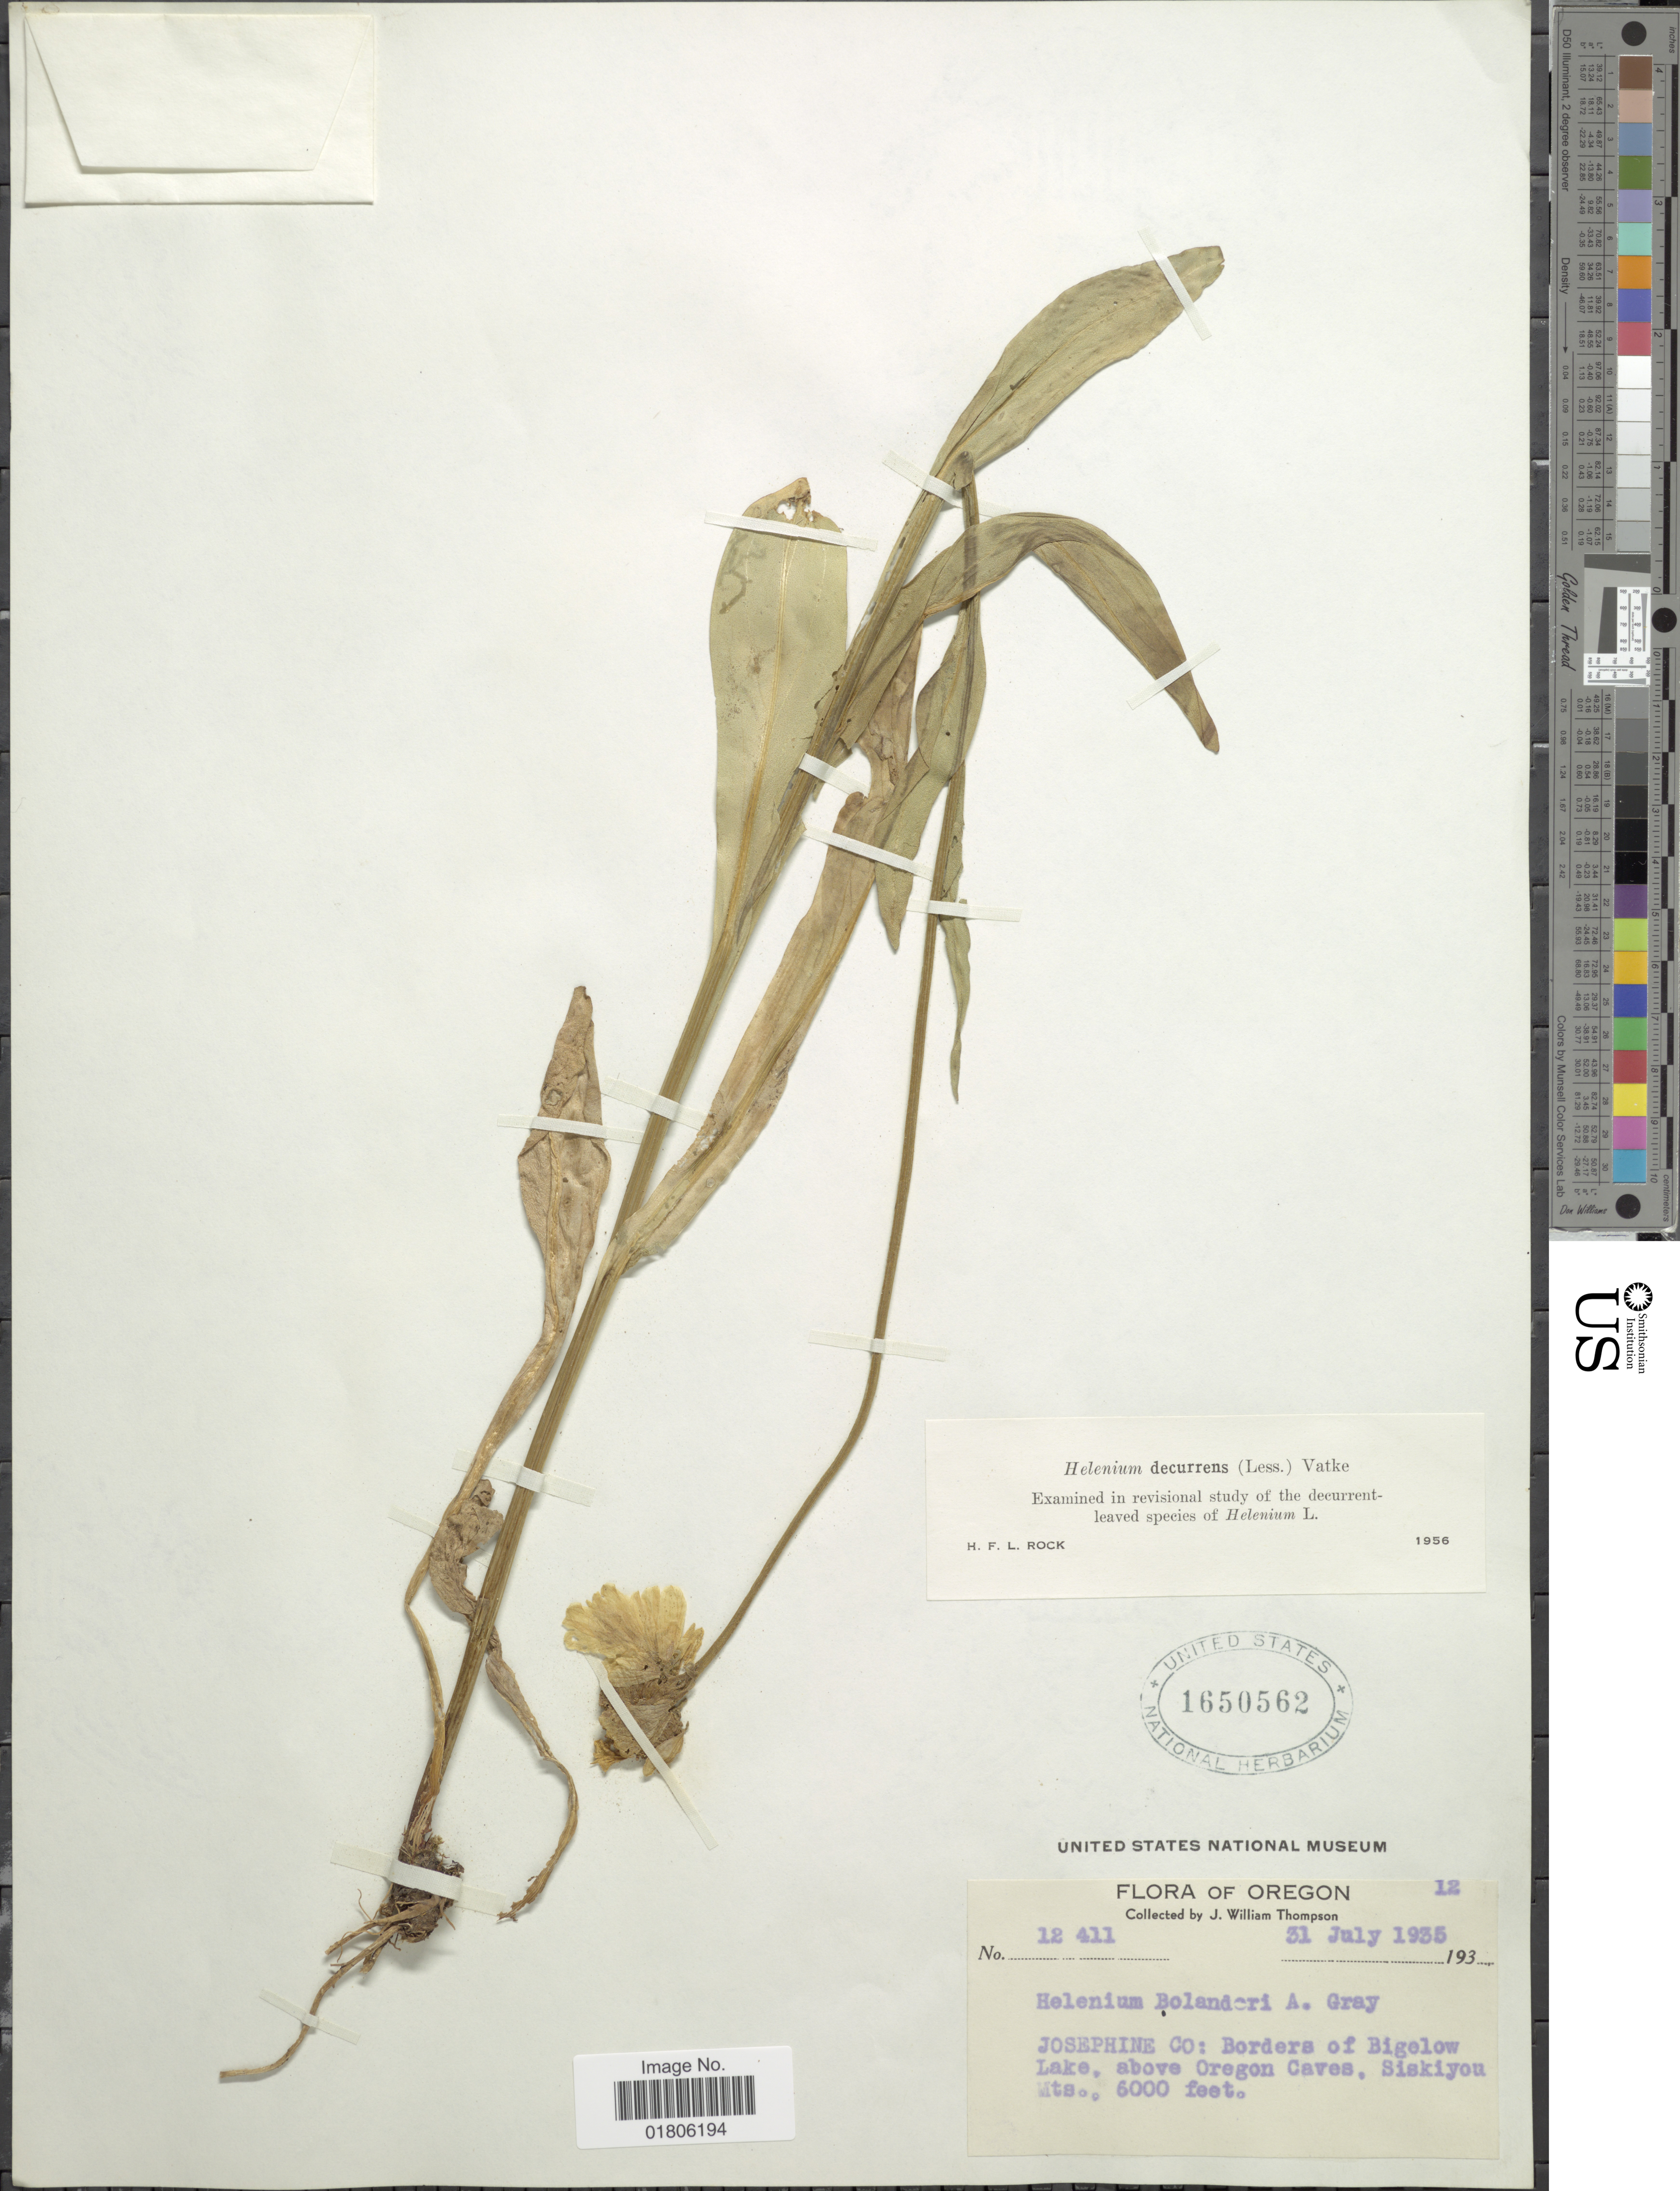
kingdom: Plantae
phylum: Tracheophyta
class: Magnoliopsida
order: Asterales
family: Asteraceae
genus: Helenium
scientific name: Helenium bolanderi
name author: A. Gray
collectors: J. W. Thompson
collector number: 12411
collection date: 1935-07-31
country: United States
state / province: Oregon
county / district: Josephine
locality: Josephine Co: Borders of Bigelow Lake, abovge Oregon Caves, Siskiyou Mts.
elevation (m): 1829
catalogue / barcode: US 1650562